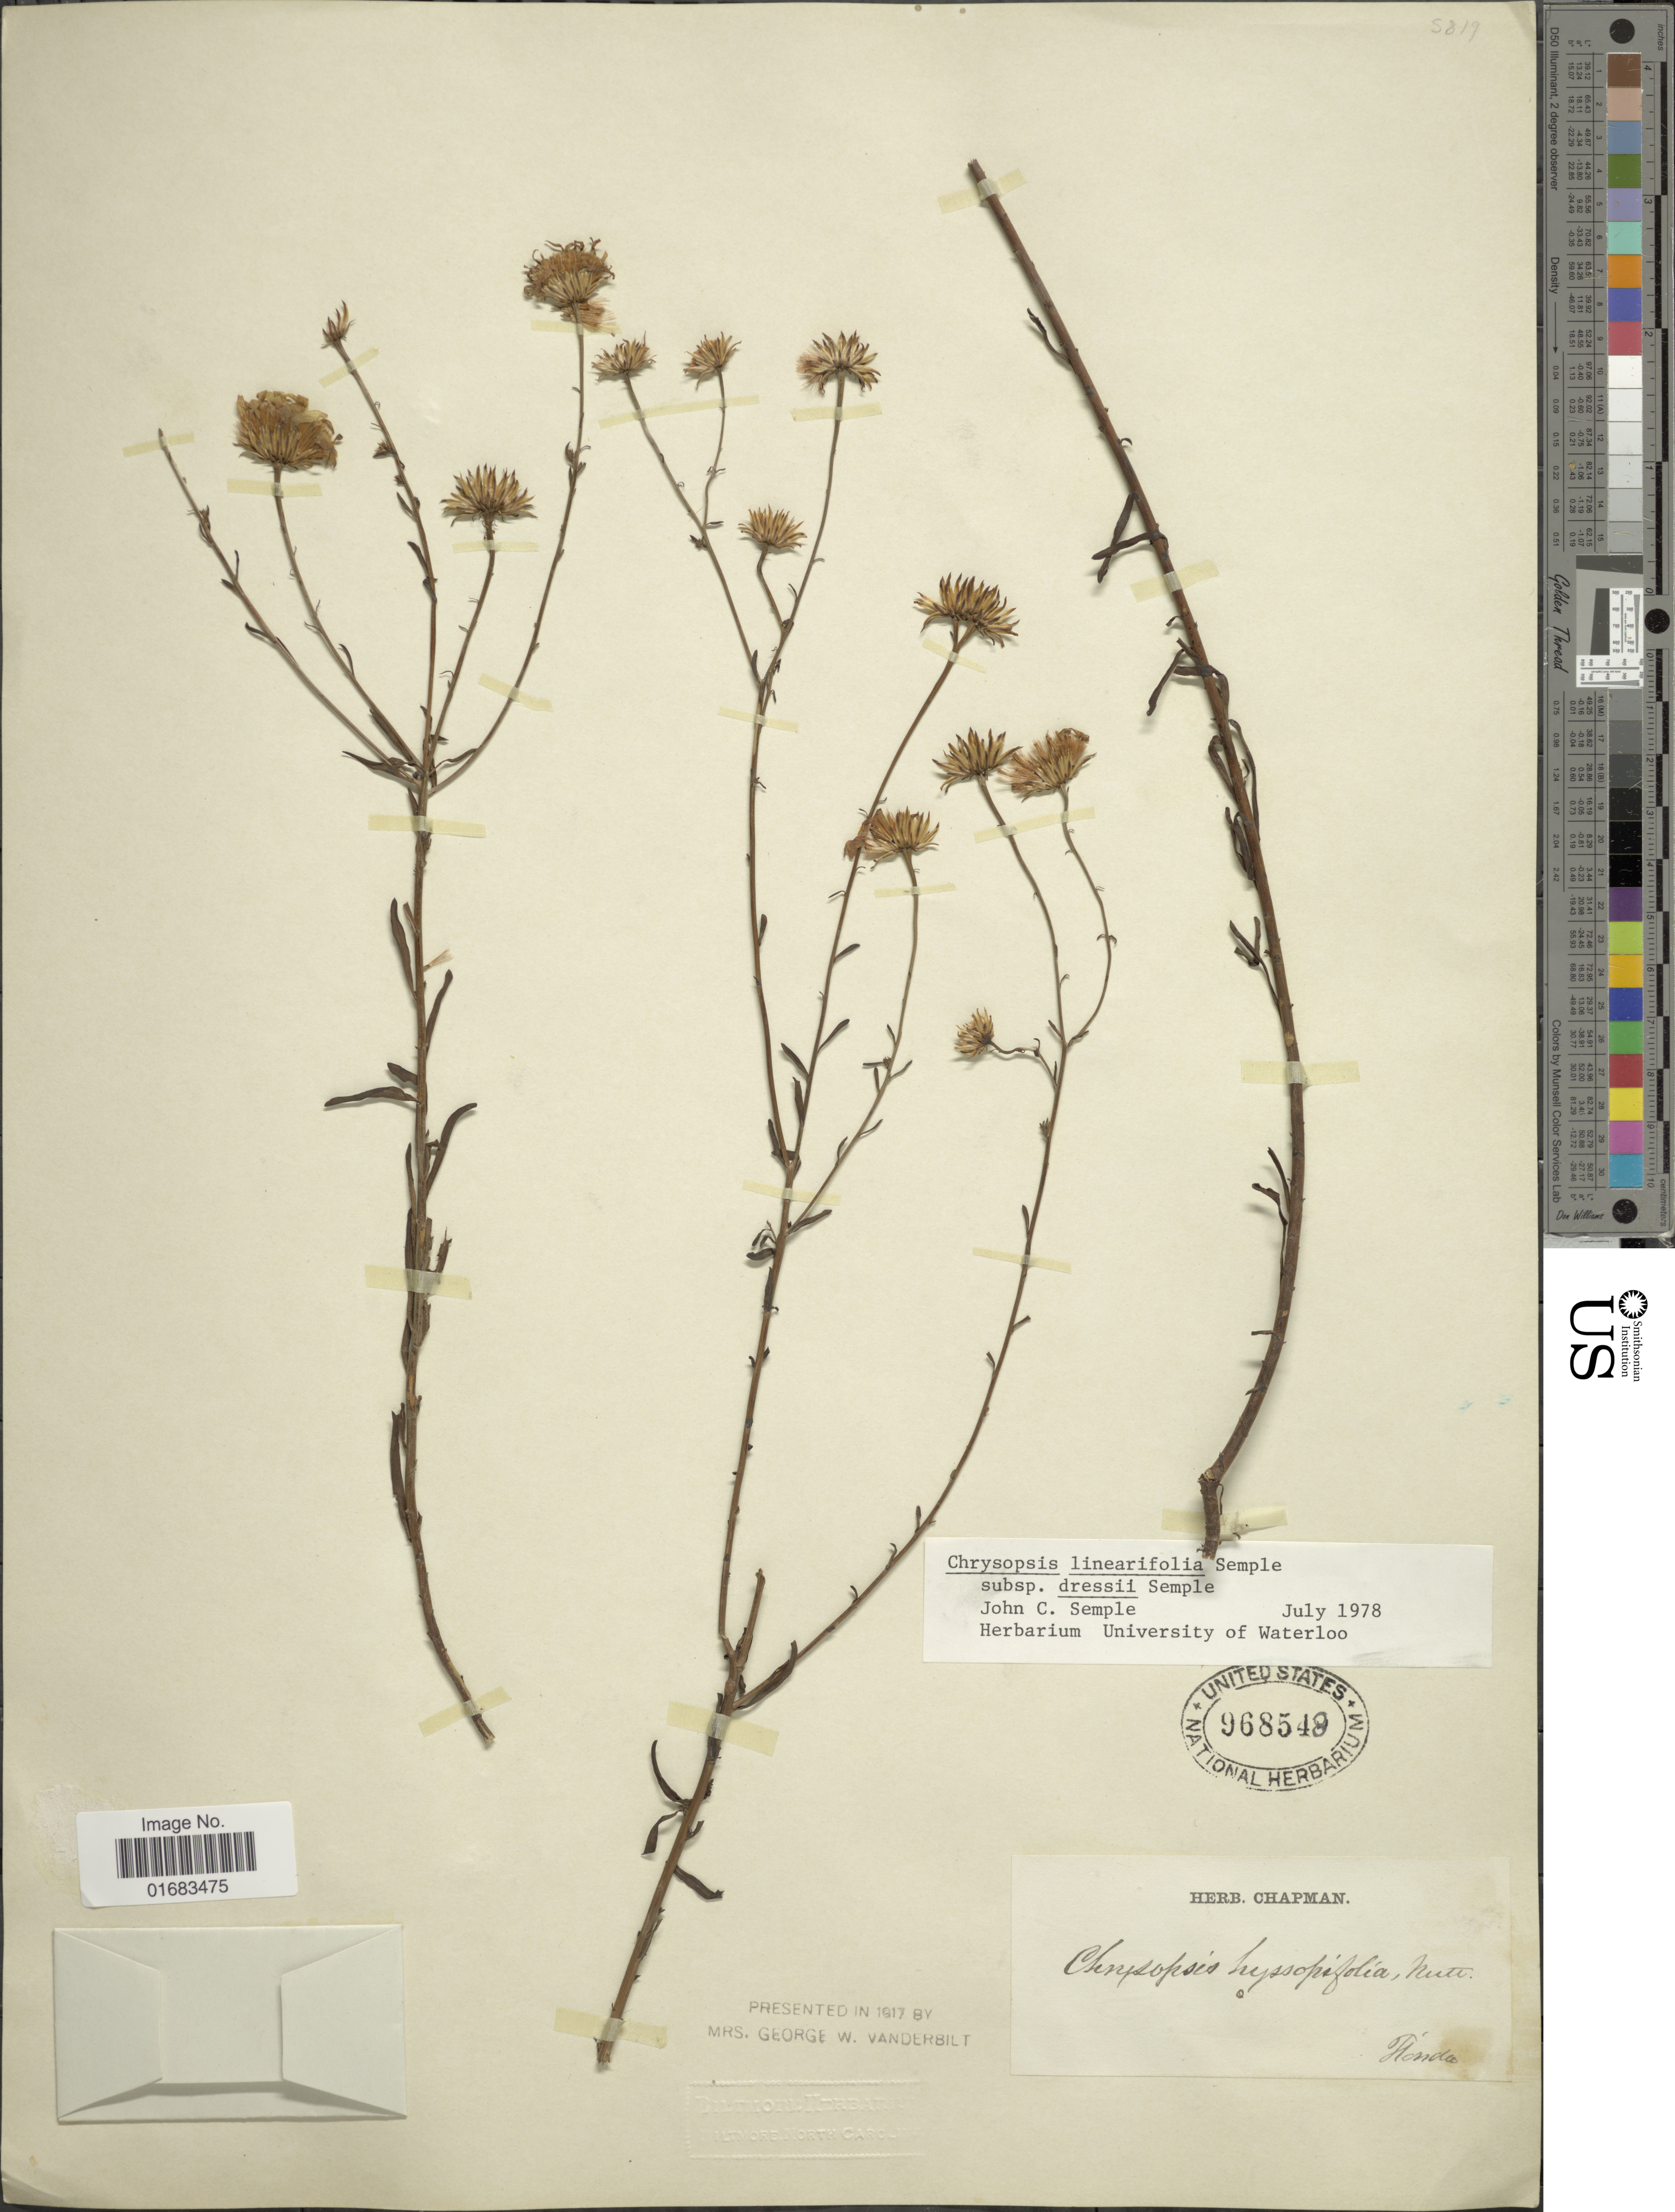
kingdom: Plantae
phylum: Tracheophyta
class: Magnoliopsida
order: Asterales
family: Asteraceae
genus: Chrysopsis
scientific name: Chrysopsis linearifolia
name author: Semple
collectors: ex herb. Chapman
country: United States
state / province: Florida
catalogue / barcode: US 968548